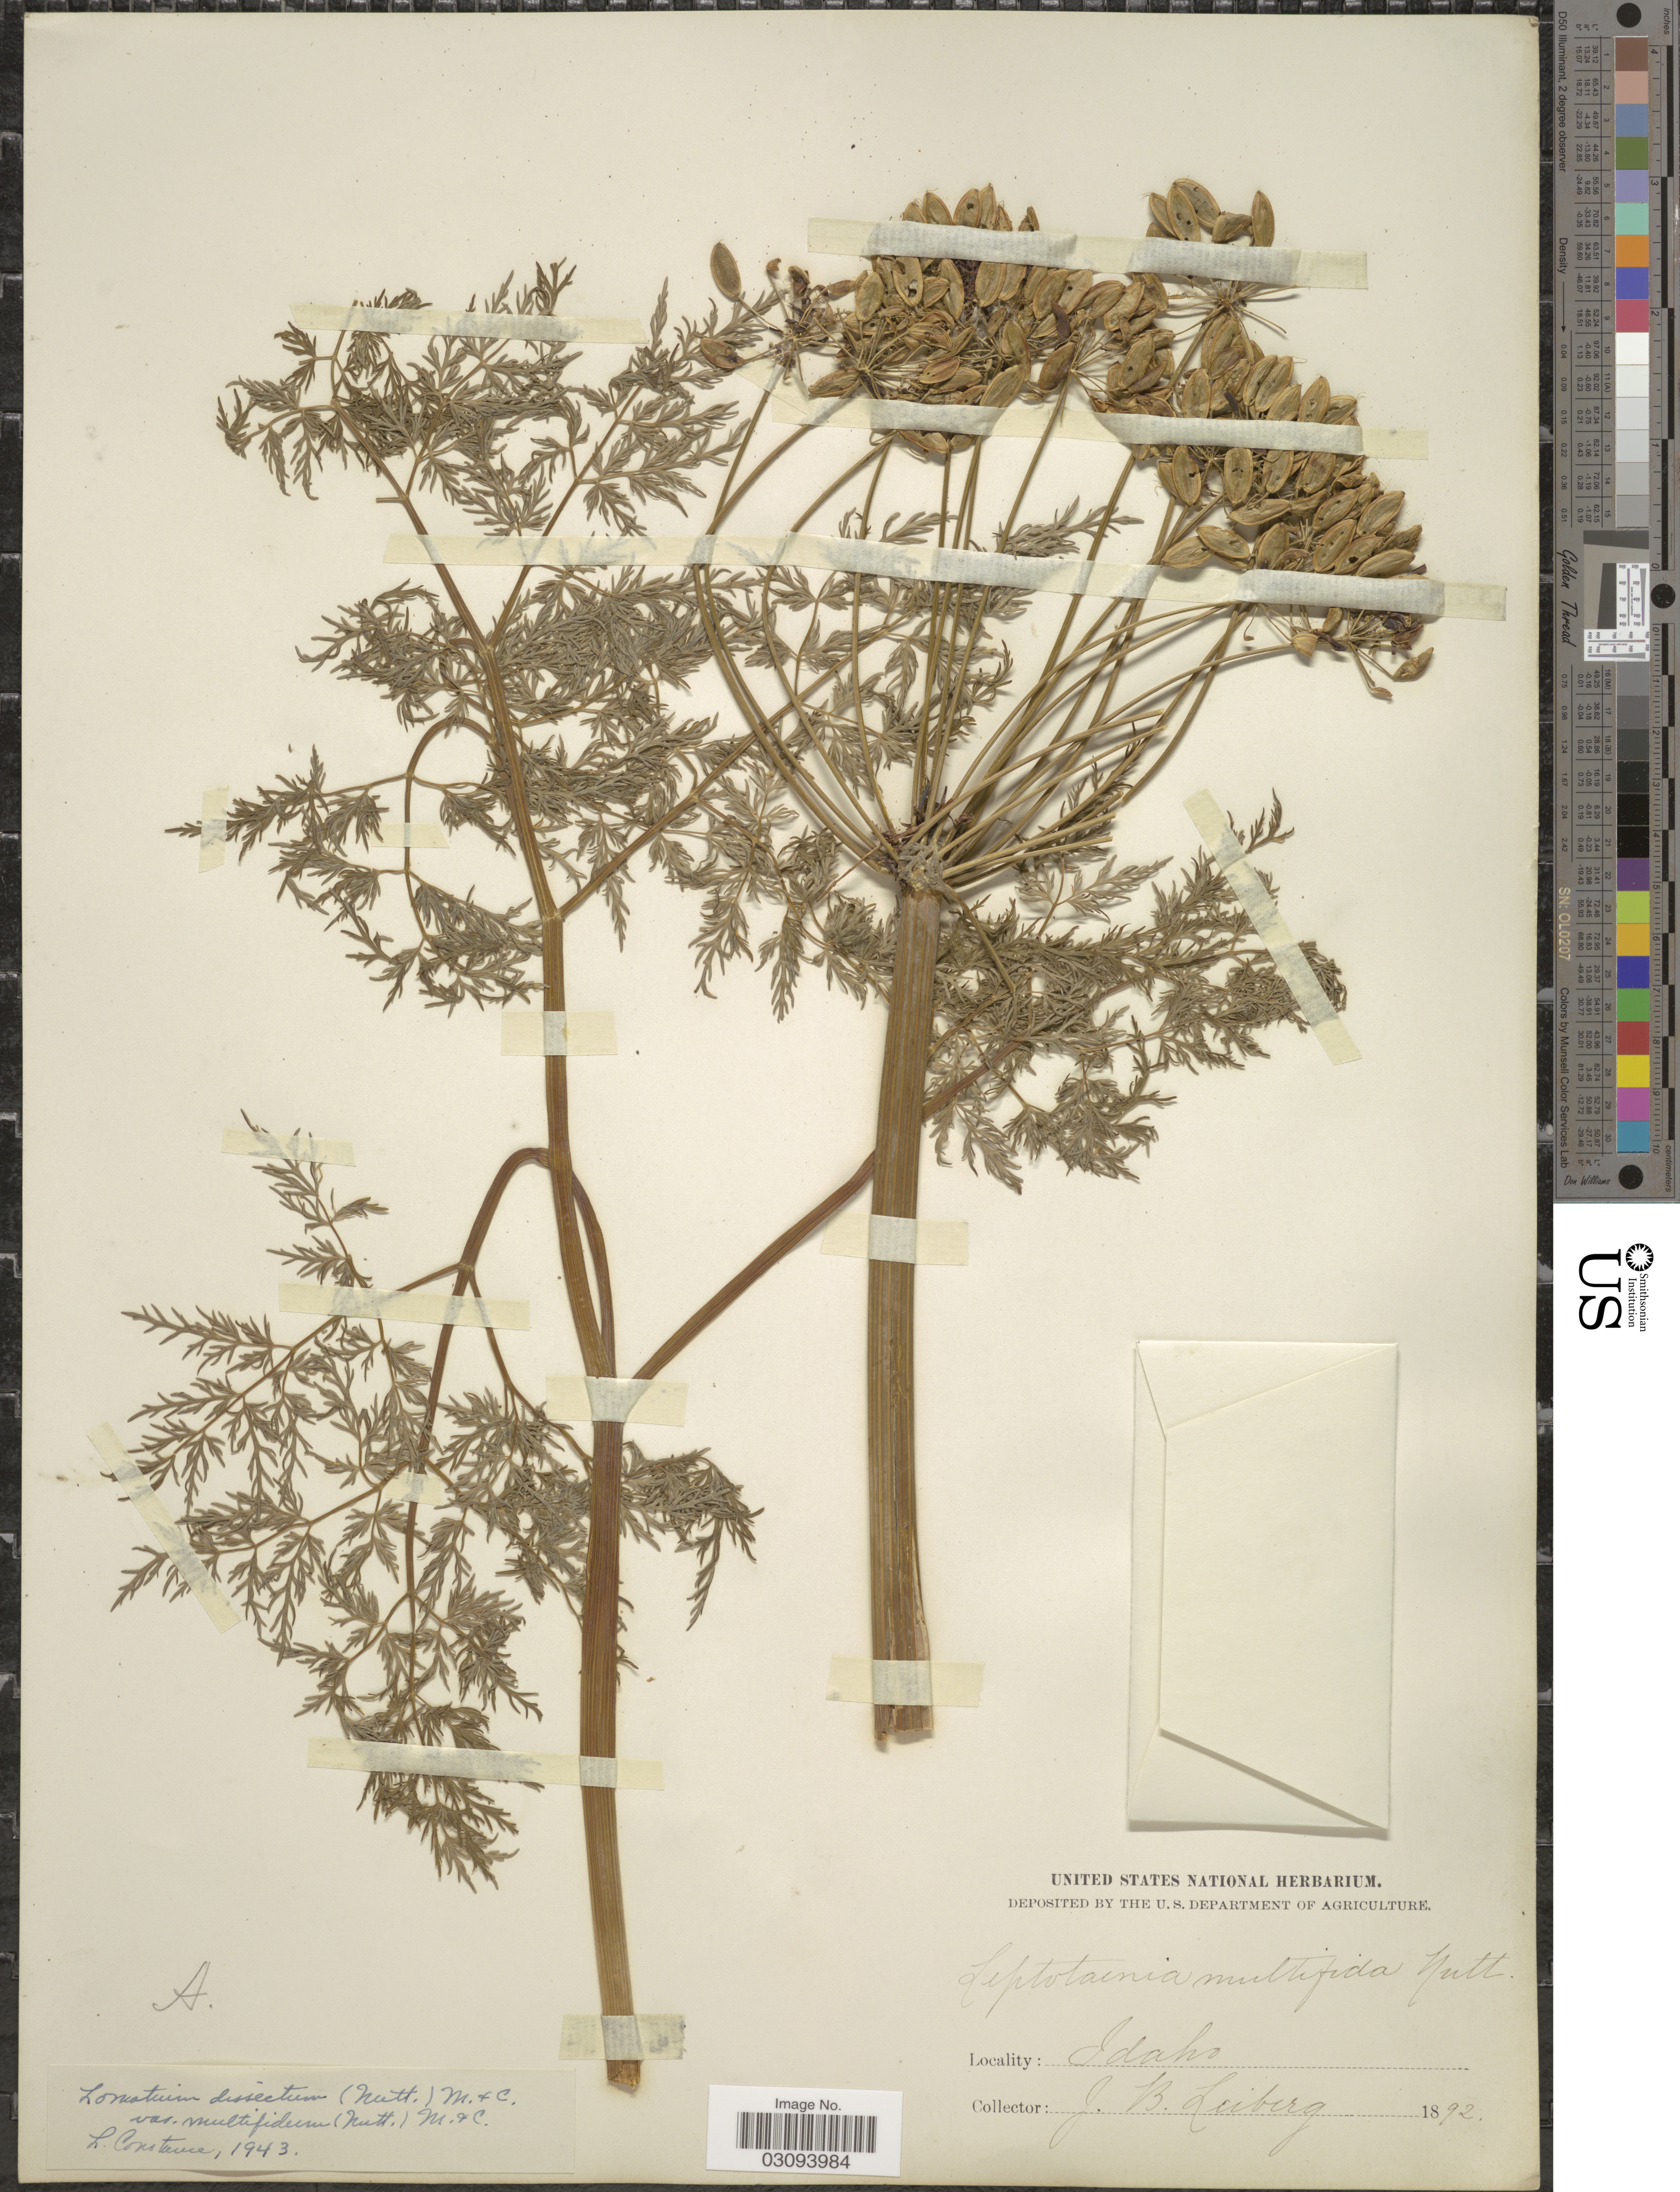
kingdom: Plantae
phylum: Tracheophyta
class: Magnoliopsida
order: Apiales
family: Apiaceae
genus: Lomatium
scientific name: Lomatium dissectum var. multifidum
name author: (Nutt.) Mathias & Constance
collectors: J. B. Leiberg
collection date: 1892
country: United States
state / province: Idaho